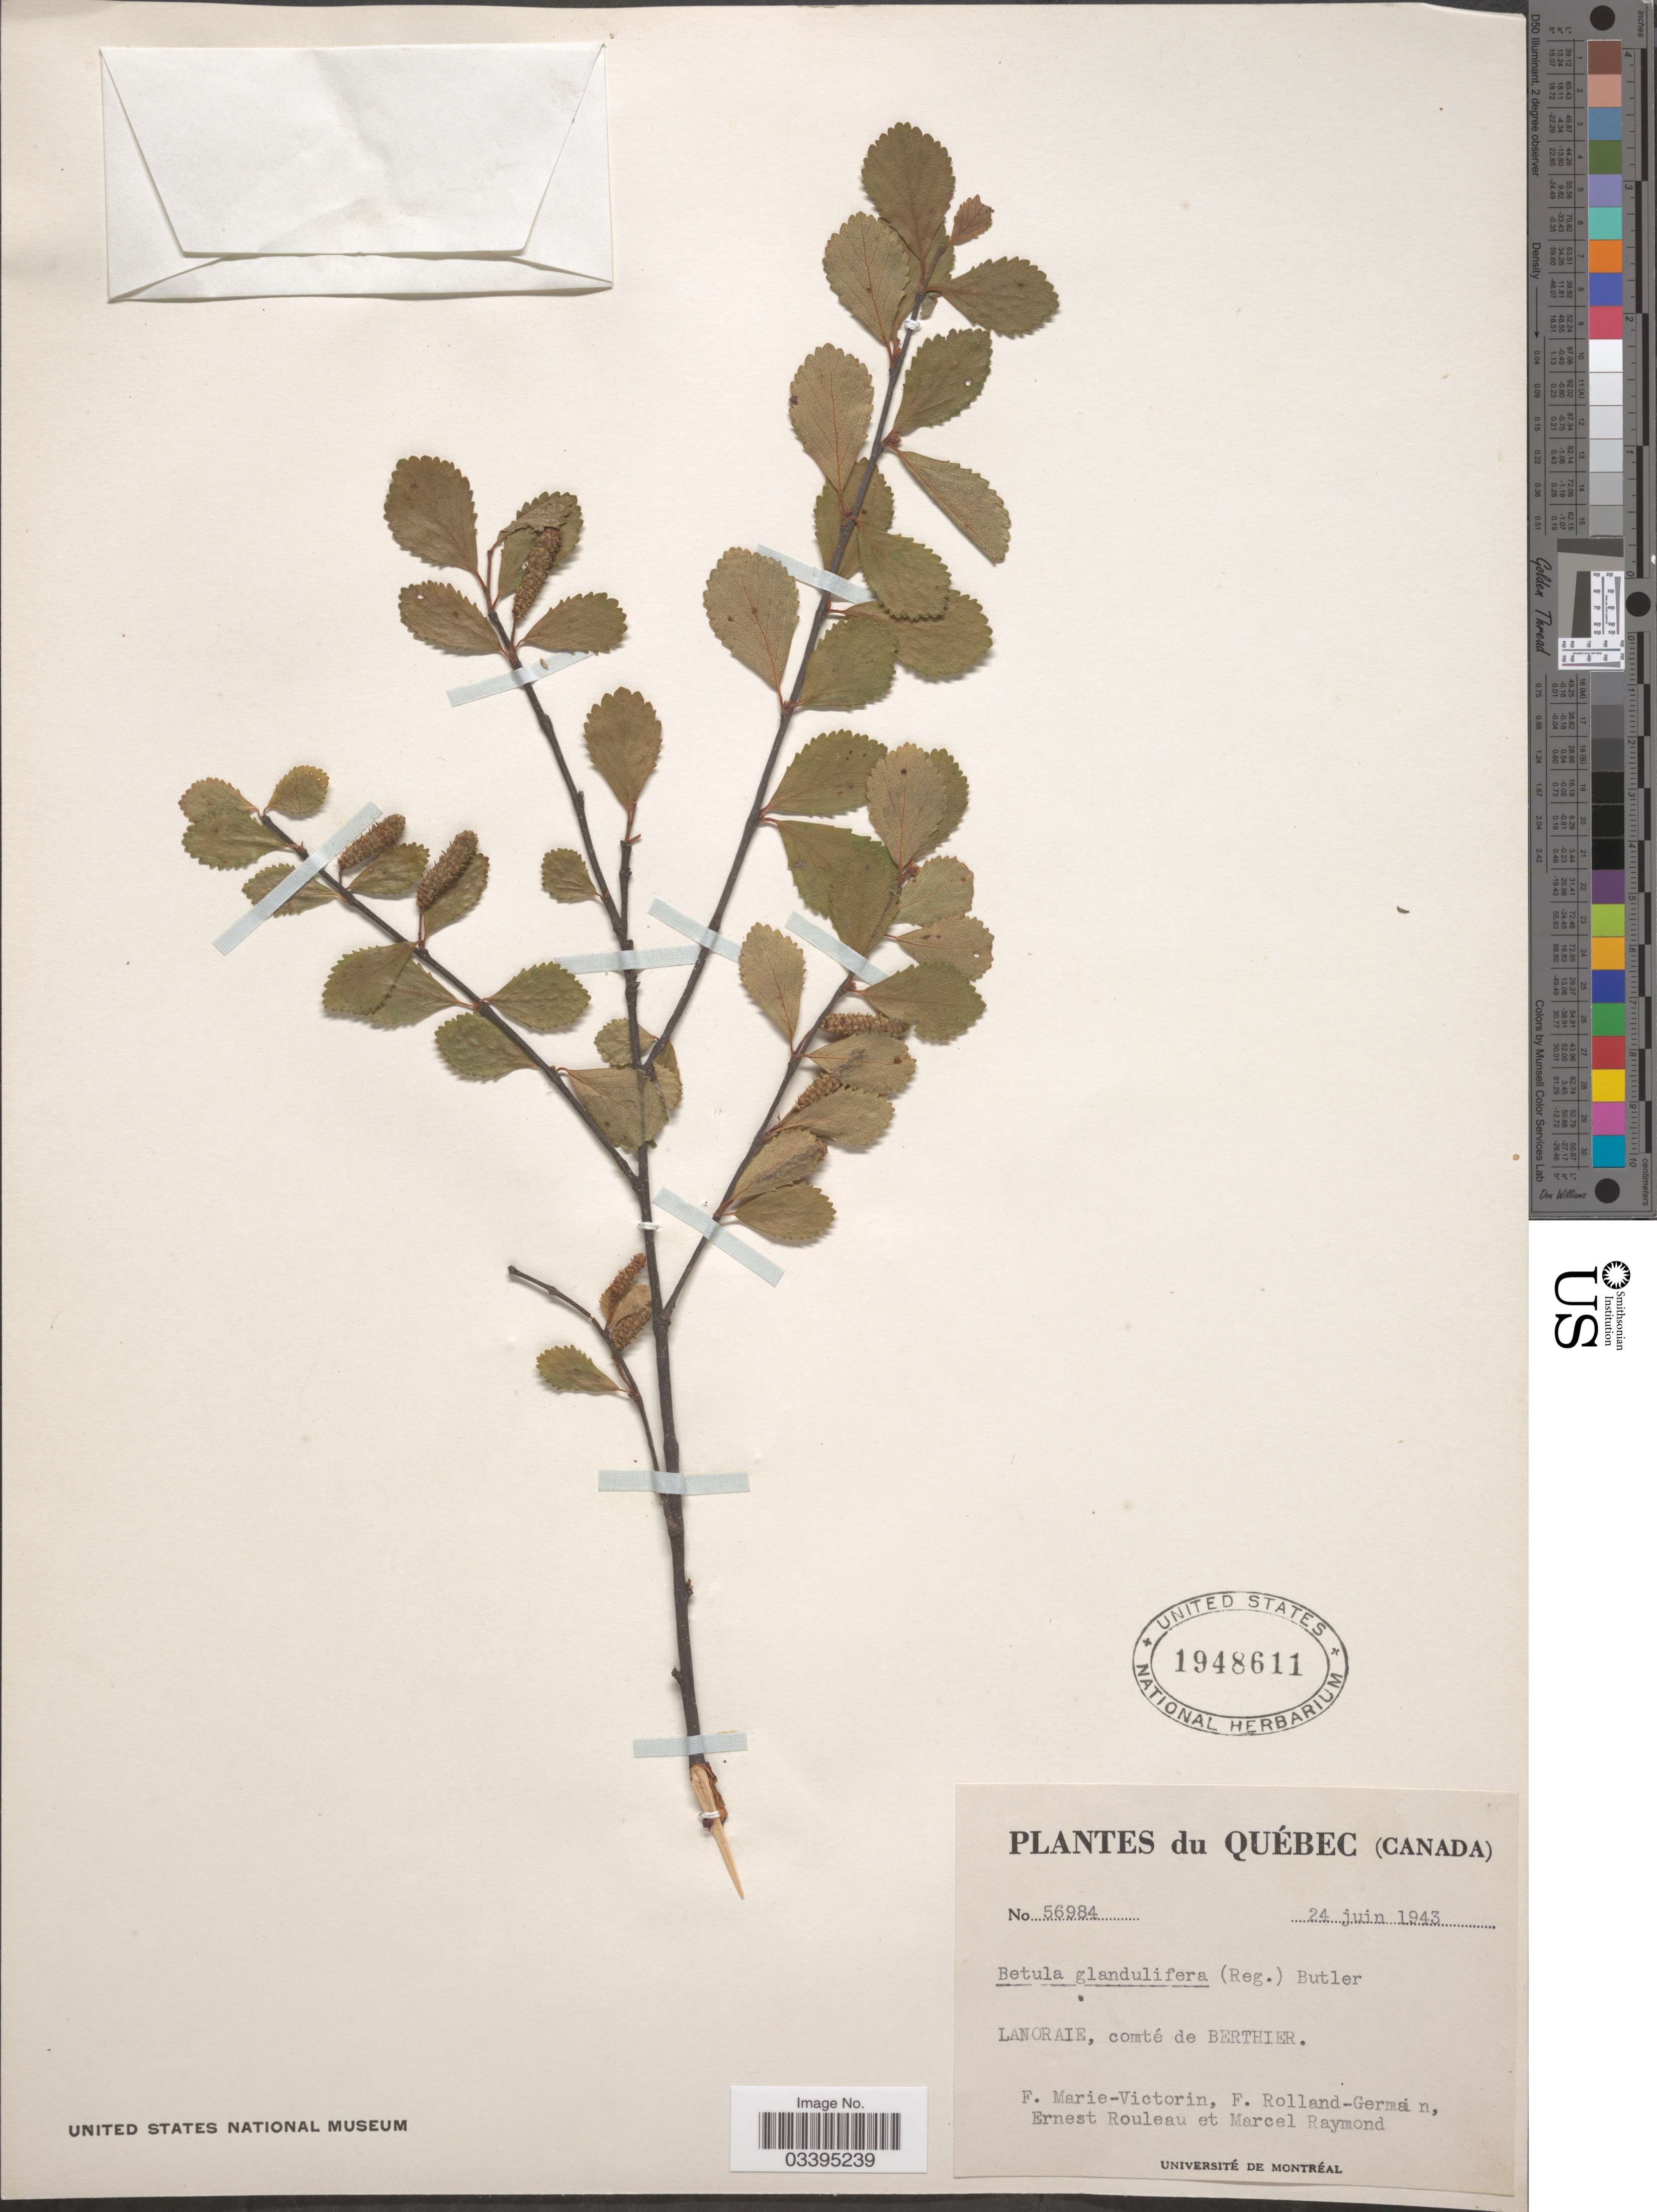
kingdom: Plantae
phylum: Tracheophyta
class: Magnoliopsida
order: Fagales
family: Betulaceae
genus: Betula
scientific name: Betula glandulosa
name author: Michx.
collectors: F. Marie-Victorin, Rolland-Germain, J. Rouleau & M. Raymond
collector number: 56984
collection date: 1943-06-24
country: Canada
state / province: Quebec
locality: Lanoraie, comté de Berthier.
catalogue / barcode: US 1948611